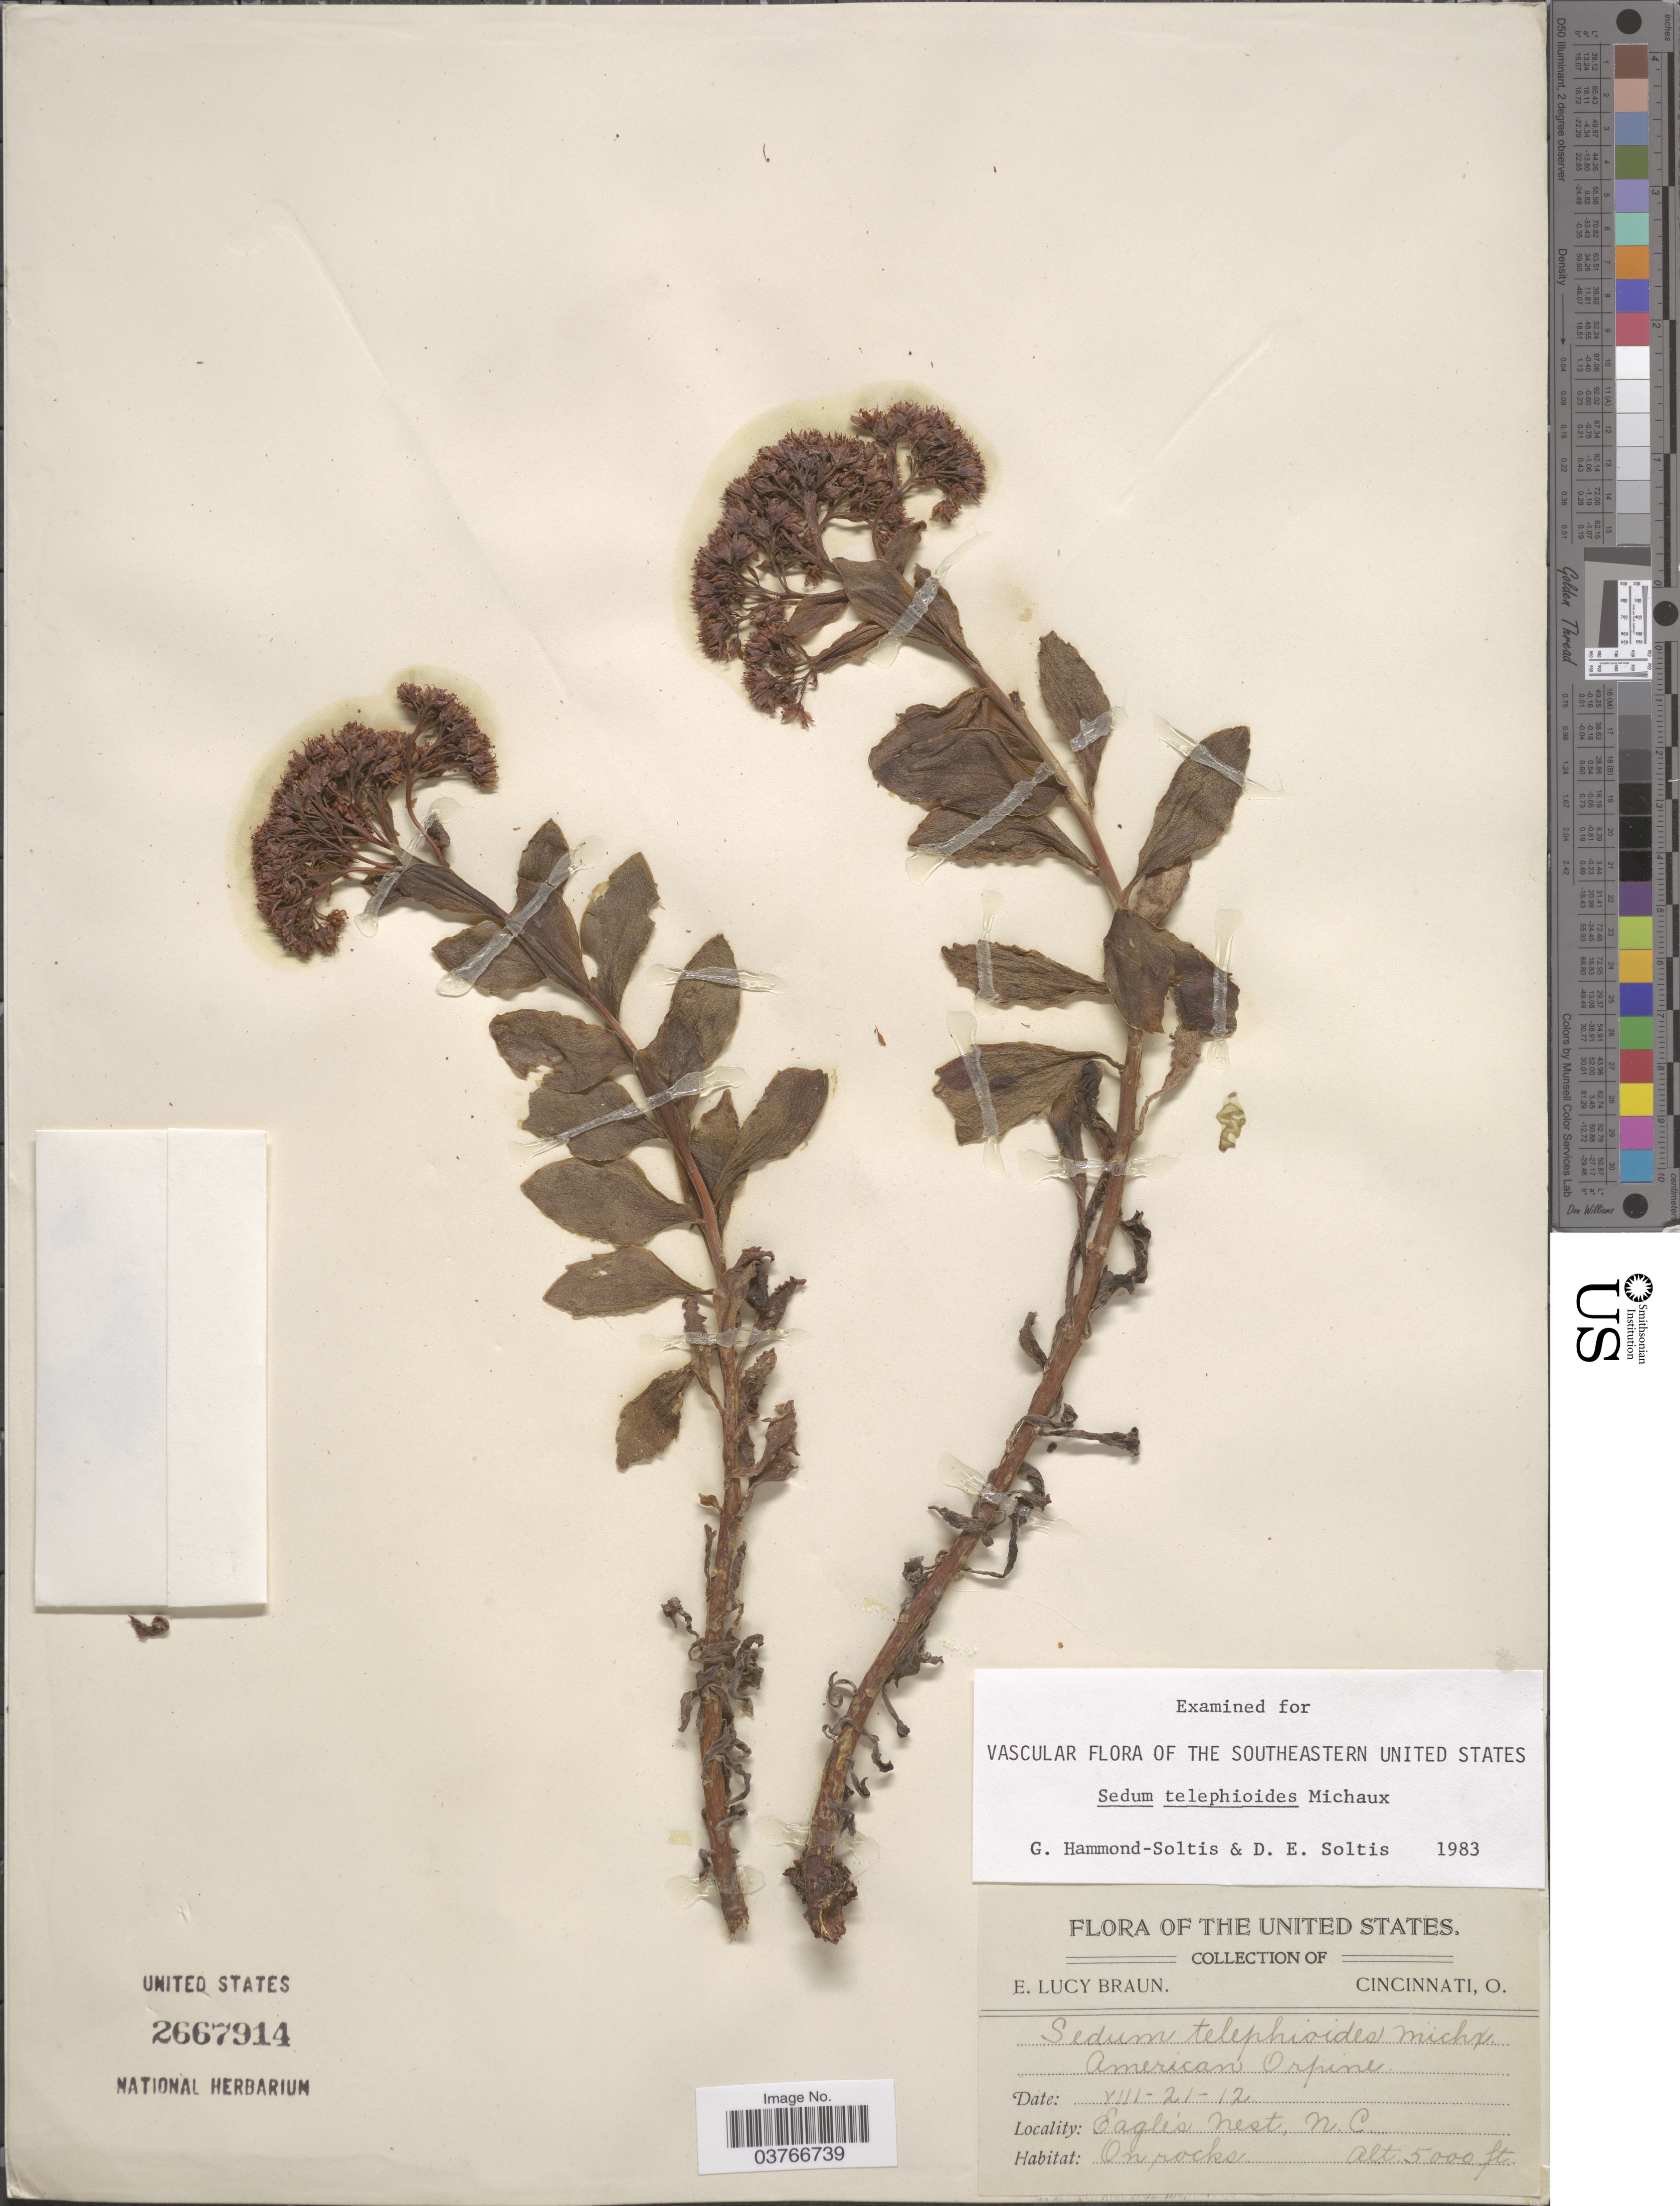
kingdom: Plantae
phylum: Tracheophyta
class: Magnoliopsida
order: Saxifragales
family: Crassulaceae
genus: Hylotelephium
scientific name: Hylotelephium telephioides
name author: (Michx.) H. Ohba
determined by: Strong, Mark T., (BOT), Smithsonian Institution - National Museum of Natural History (UNITED STATES)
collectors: E. L. Braun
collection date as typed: Transcribed d/m/y: 21/8/12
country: United States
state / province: North Carolina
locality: Eagle's Nest.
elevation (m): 1524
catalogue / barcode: US 2667914